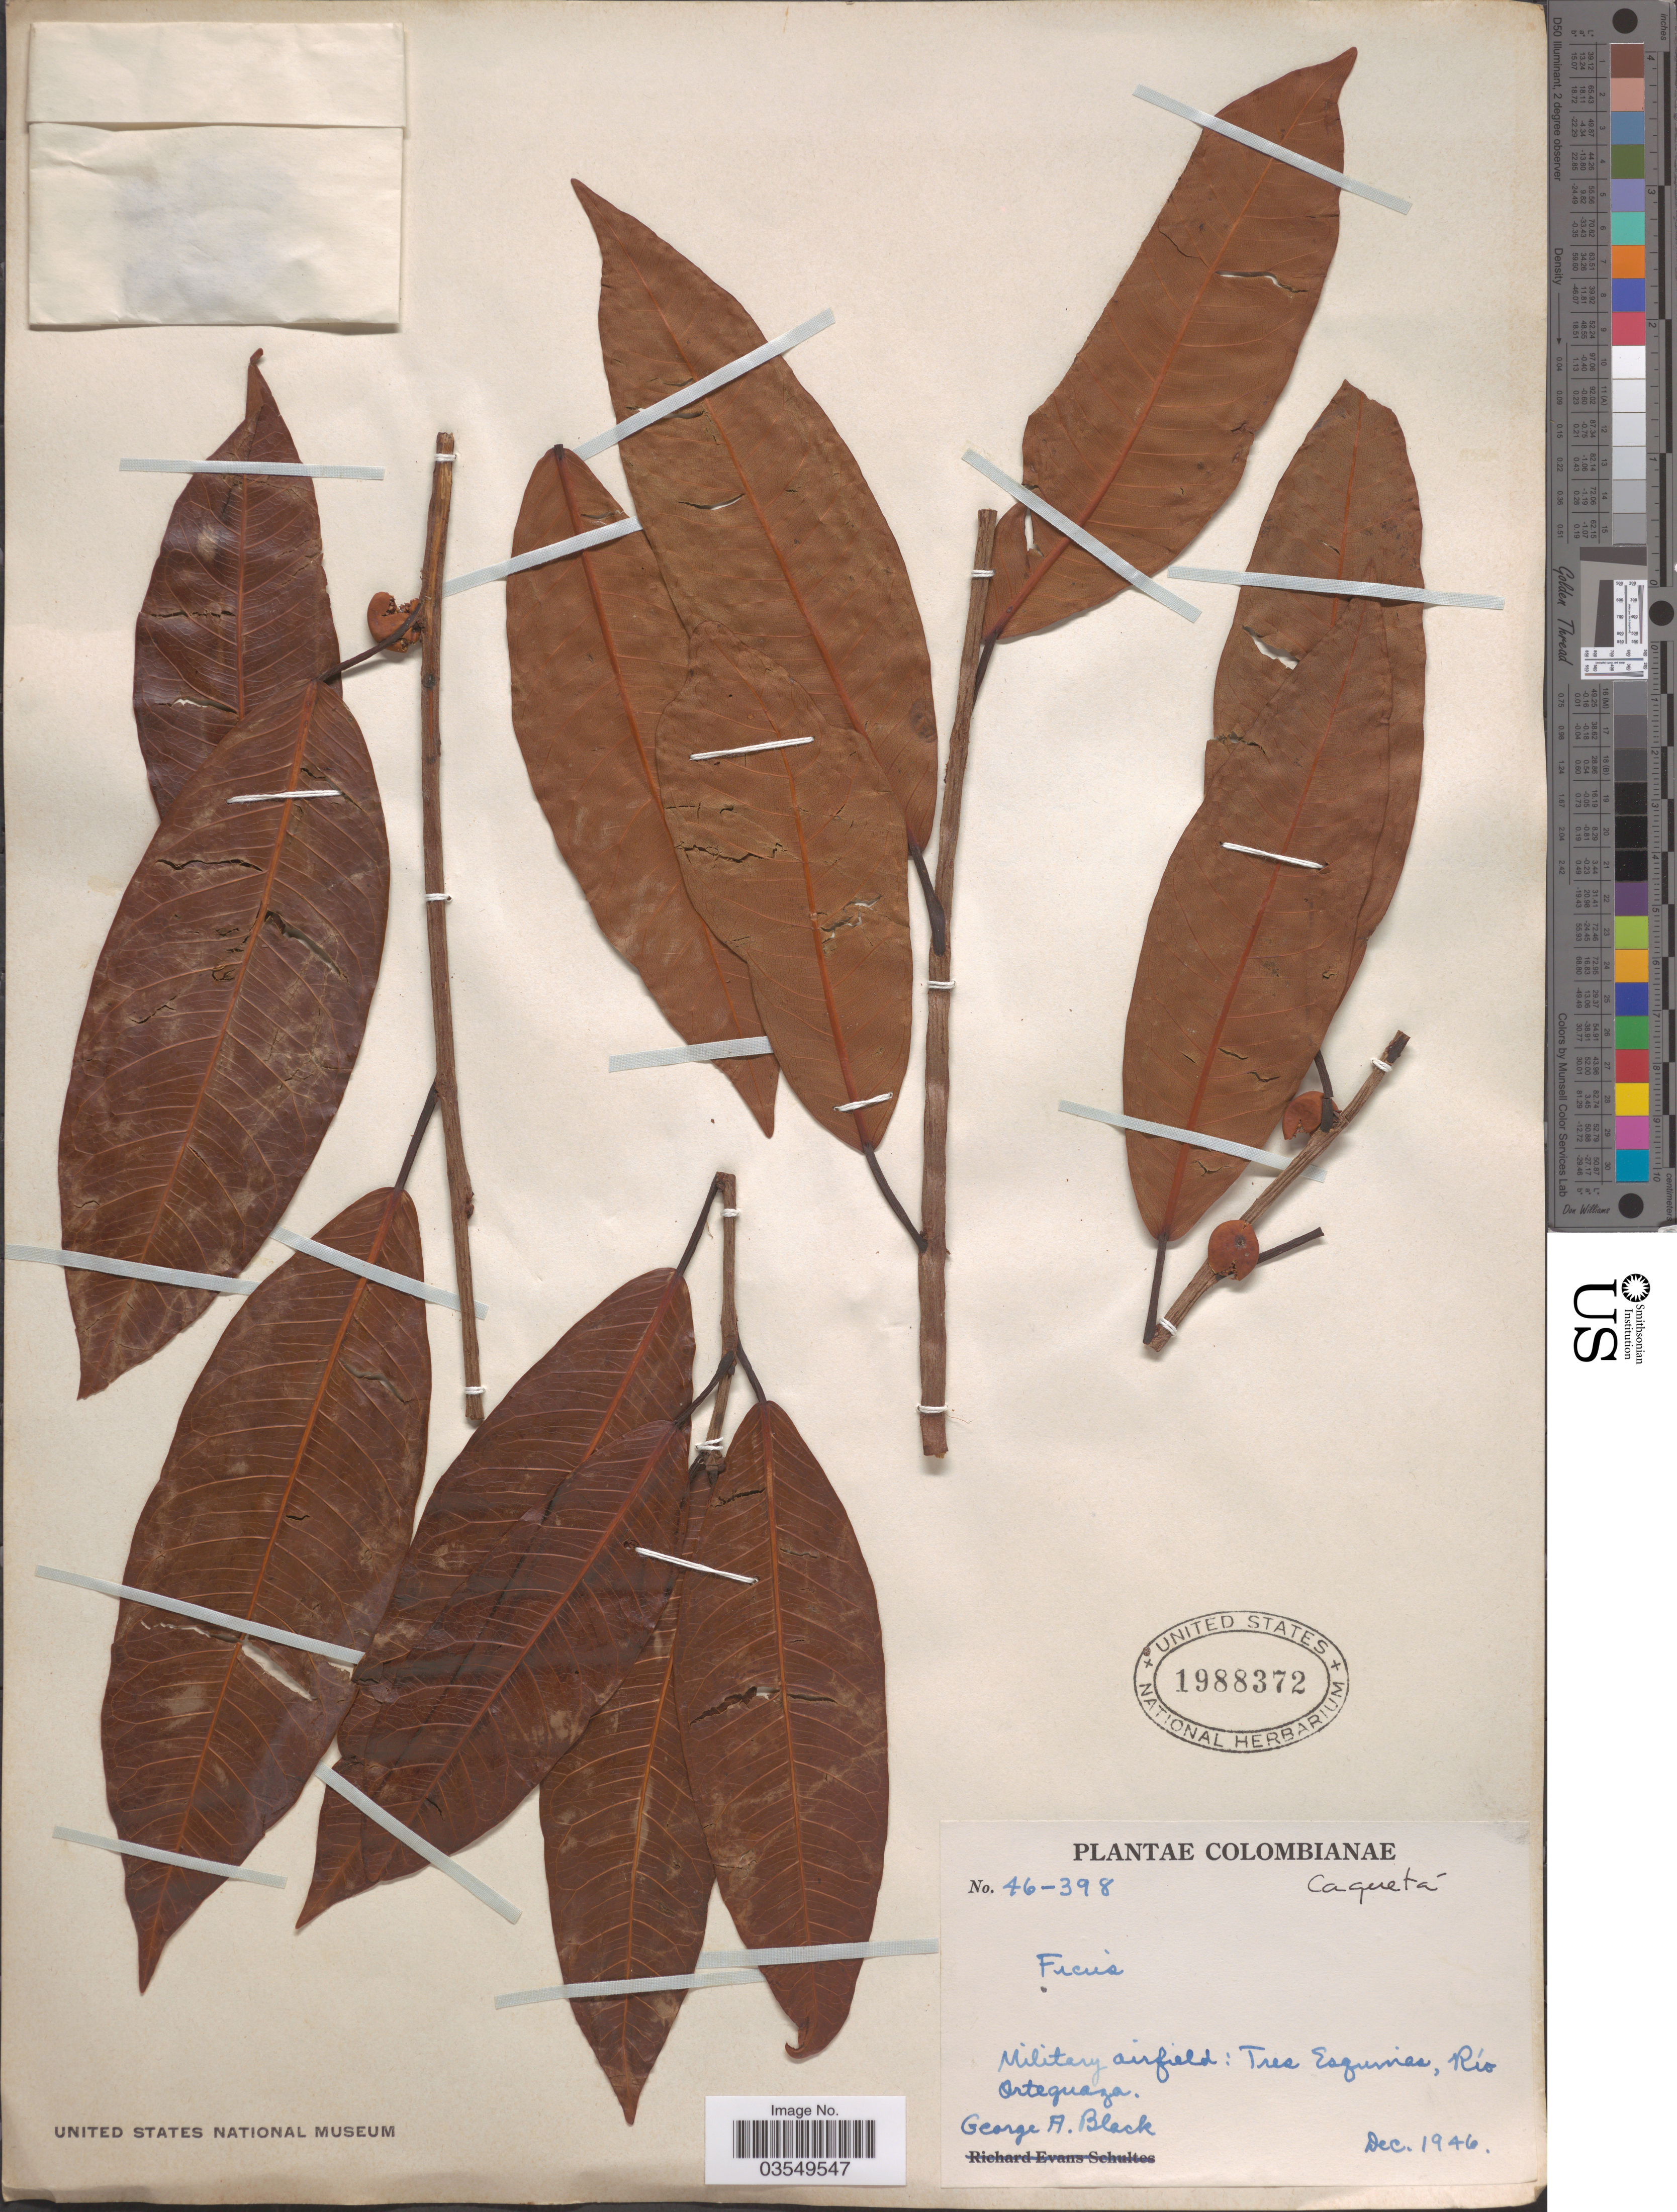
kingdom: Plantae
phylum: Tracheophyta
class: Magnoliopsida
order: Rosales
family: Moraceae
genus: Ficus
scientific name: Ficus sp.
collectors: G. A. Black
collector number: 46-398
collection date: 1946-12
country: Colombia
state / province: Caquetá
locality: Military airfield: Tres Esquinas, Río Orteguaza.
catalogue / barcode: US 1988372